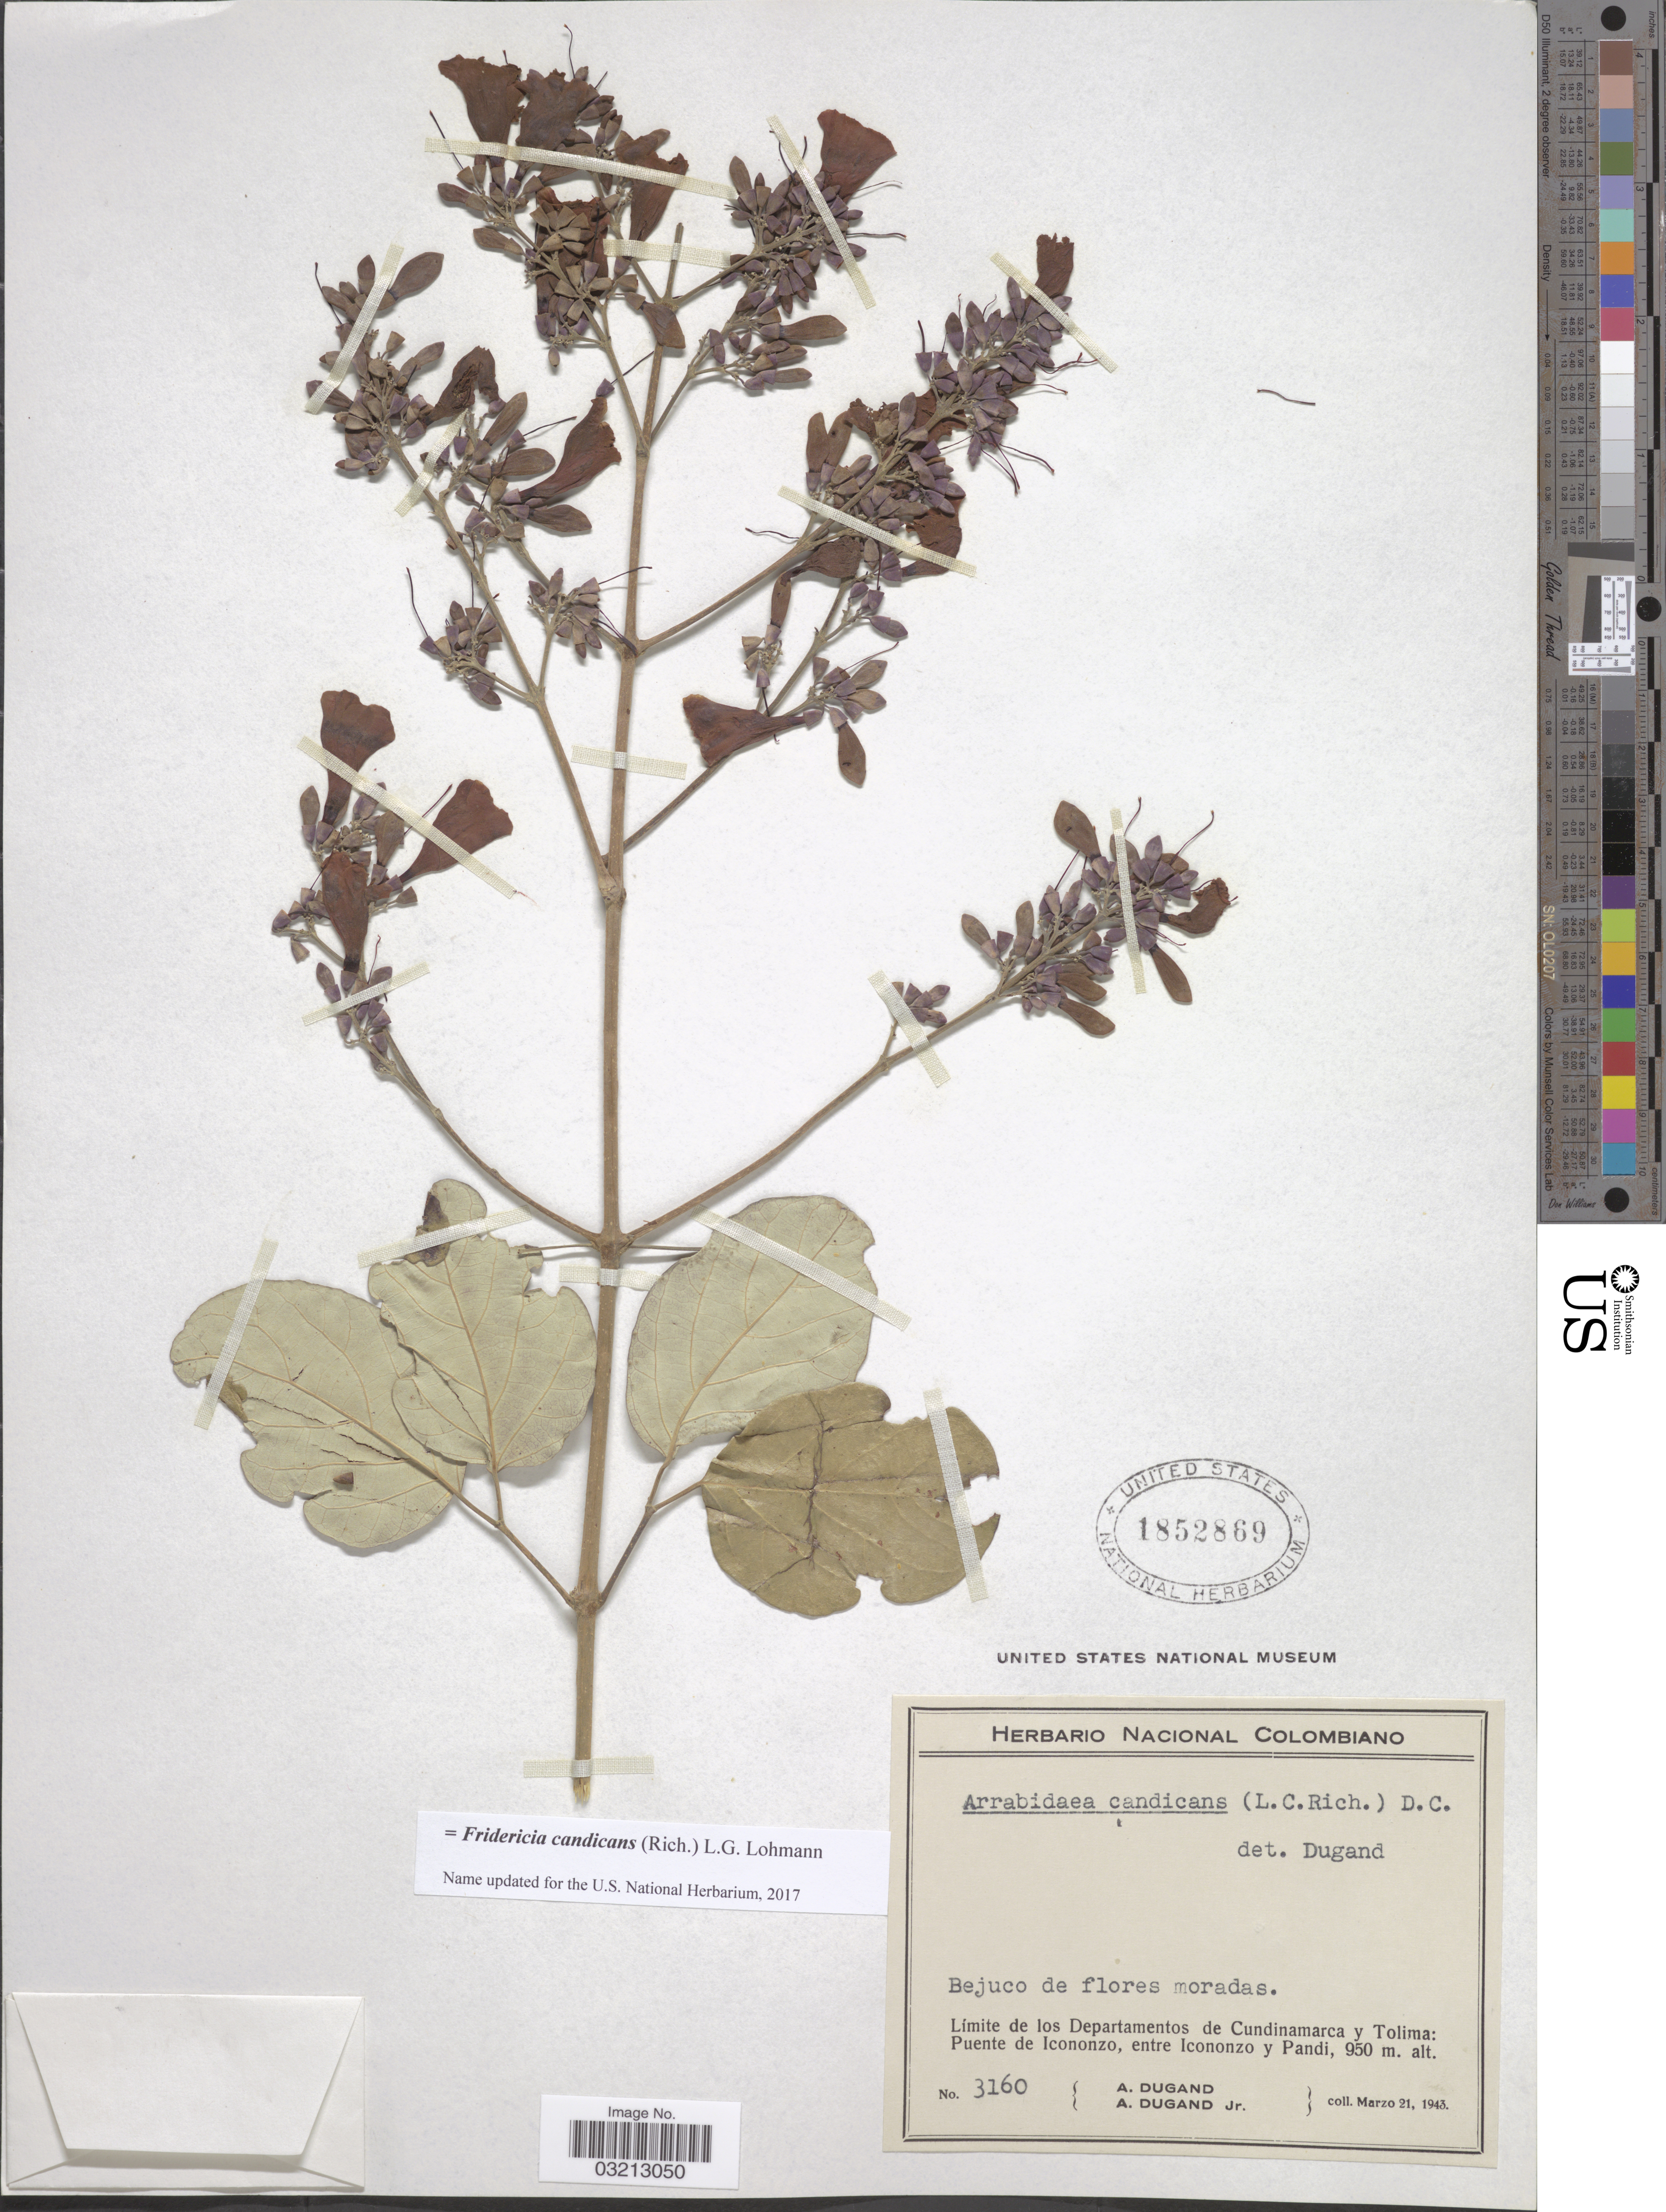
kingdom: Plantae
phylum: Tracheophyta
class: Magnoliopsida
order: Lamiales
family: Bignoniaceae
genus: Fridericia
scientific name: Fridericia candicans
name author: (Rich.) L.G. Lohmann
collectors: A. Dugand & A. Dugand Jr.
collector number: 3160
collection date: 1943-03-21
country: Colombia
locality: Límite de los Departamentos de Cundinamarca y Tolima: Puente de Icononzo, entre Icononzo y Pandi.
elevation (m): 950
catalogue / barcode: US 1852869